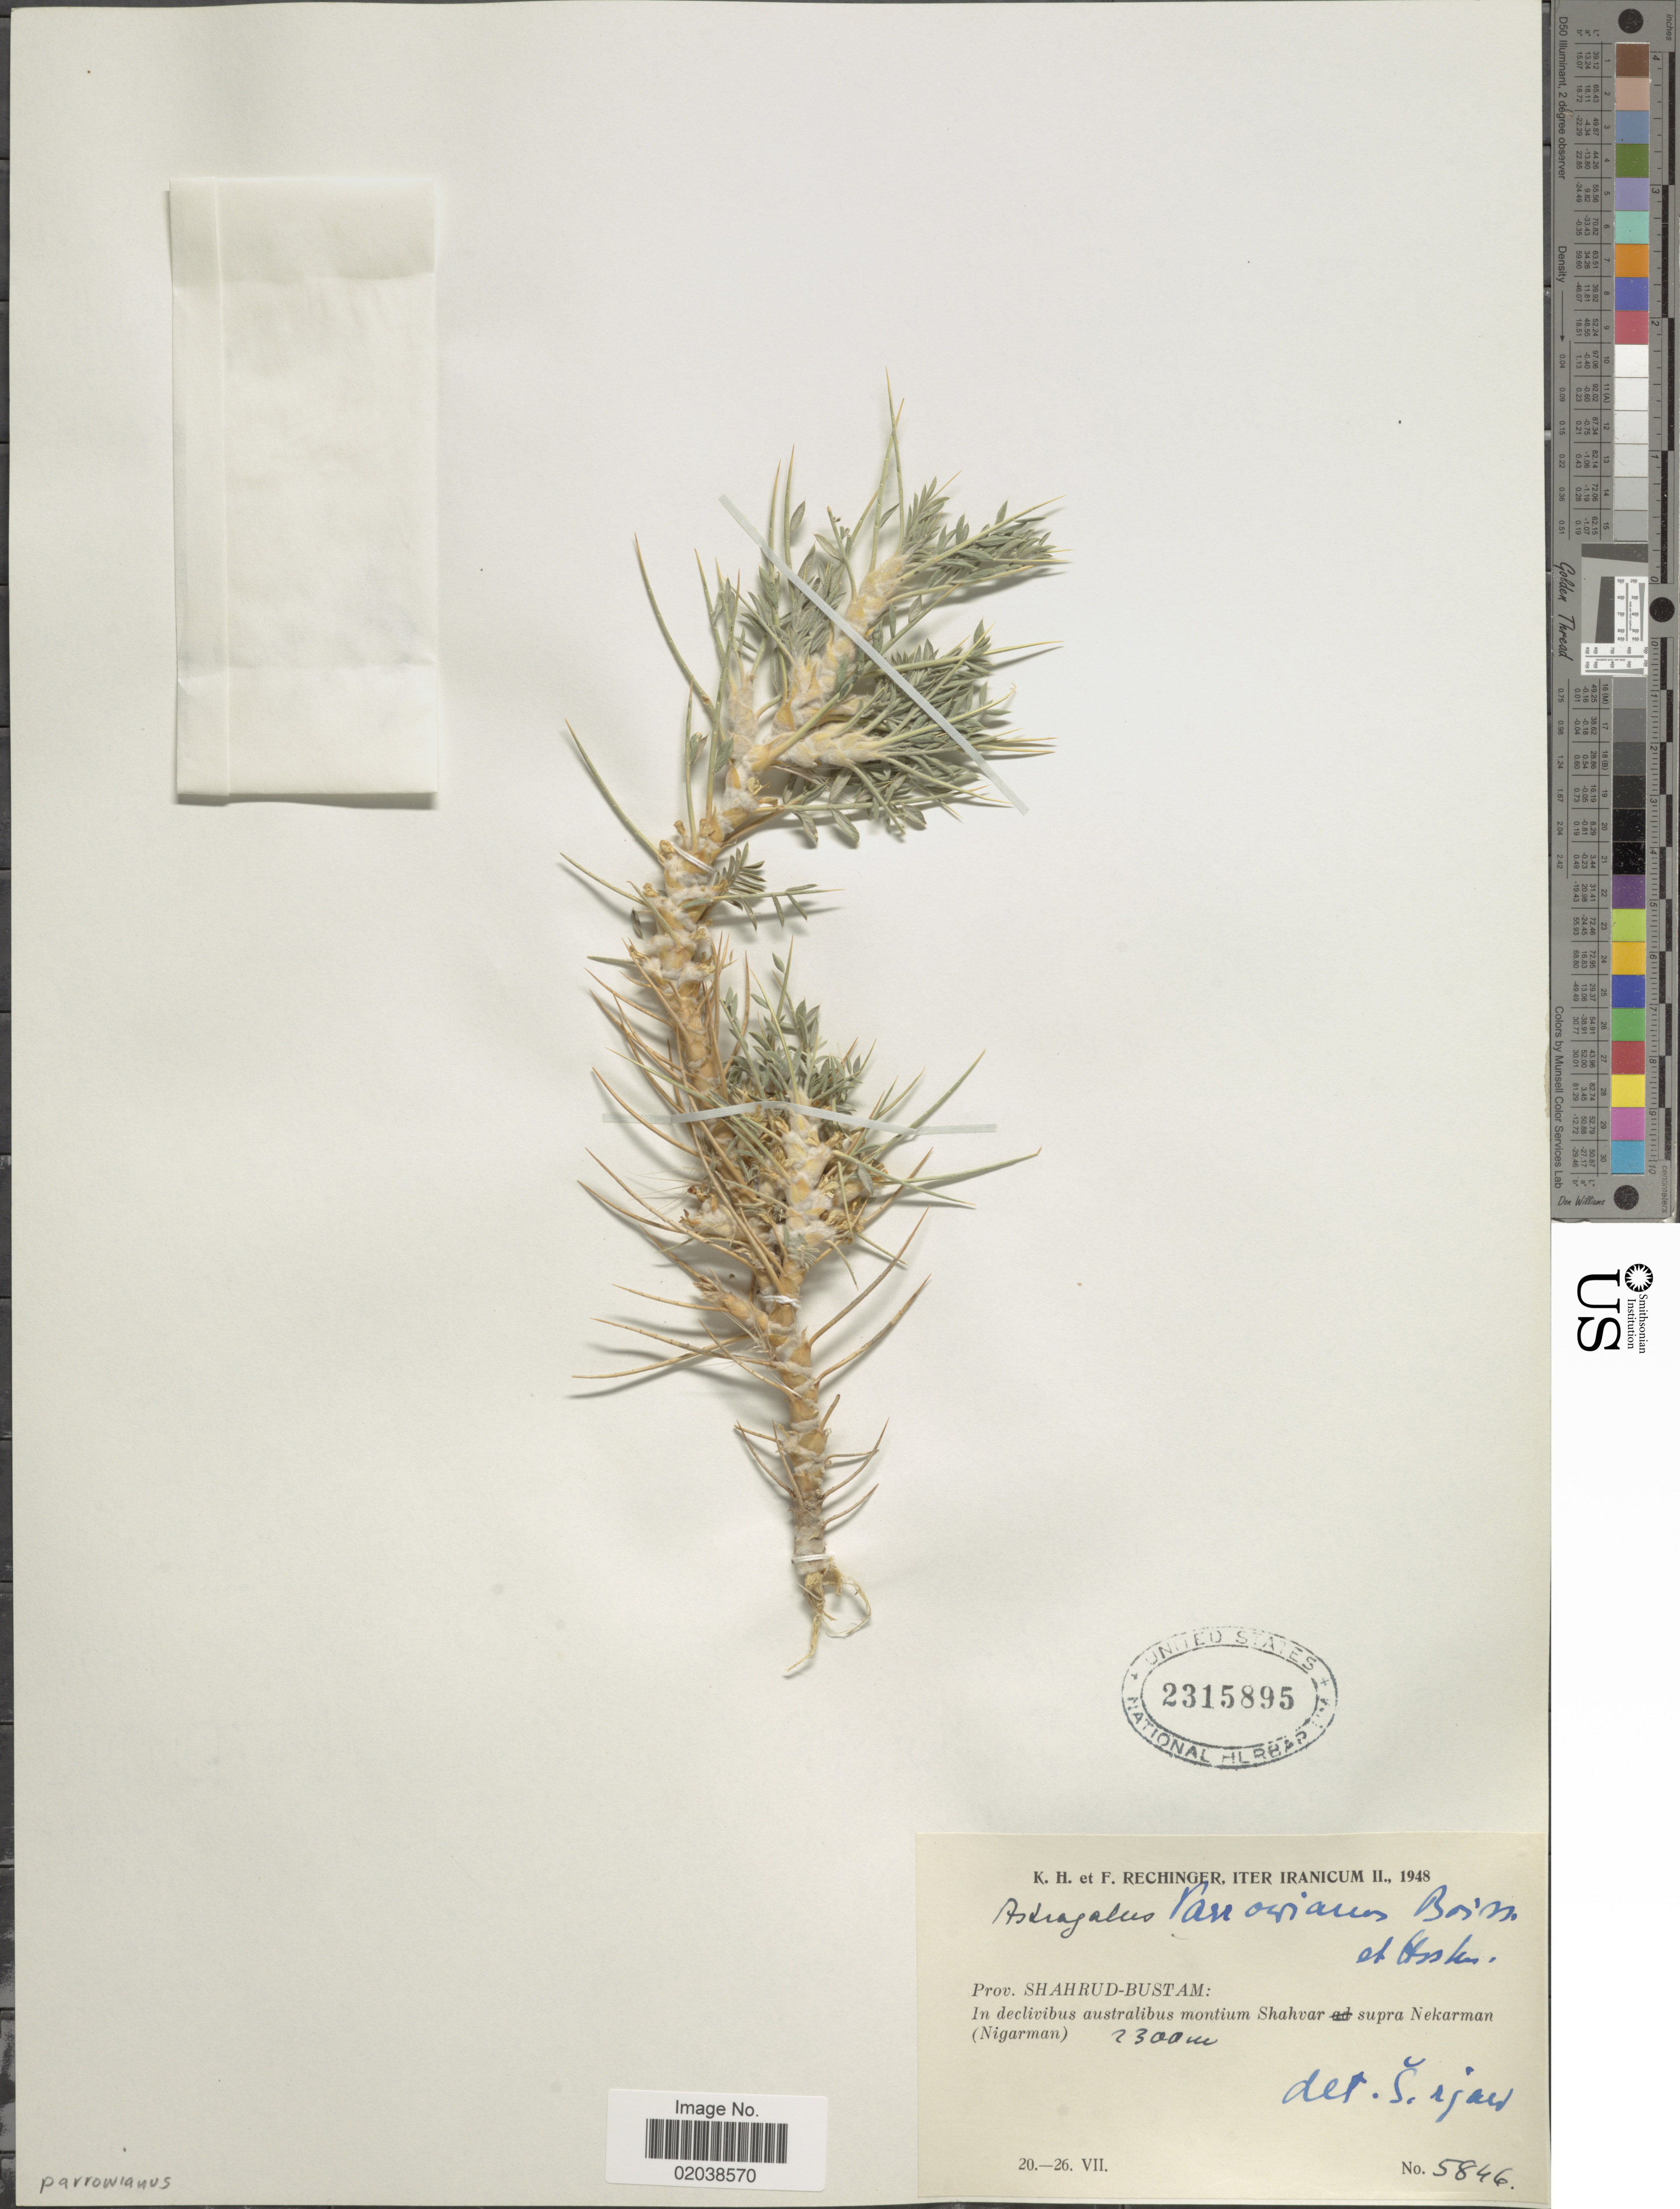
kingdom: Plantae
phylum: Tracheophyta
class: Magnoliopsida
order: Fabales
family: Fabaceae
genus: Astragalus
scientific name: Astragalus parrowianus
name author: Boiss. & Hausskn.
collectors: K. H. Rechinger & F. Rechinger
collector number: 5846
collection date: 1948-07-20/1948-07-26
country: Iran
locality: Iranicum. Prov. Shahrud-Bustam: In declivibus australibus Shahvar supra Nekarman (Nigerman)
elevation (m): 2300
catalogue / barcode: US 2315895